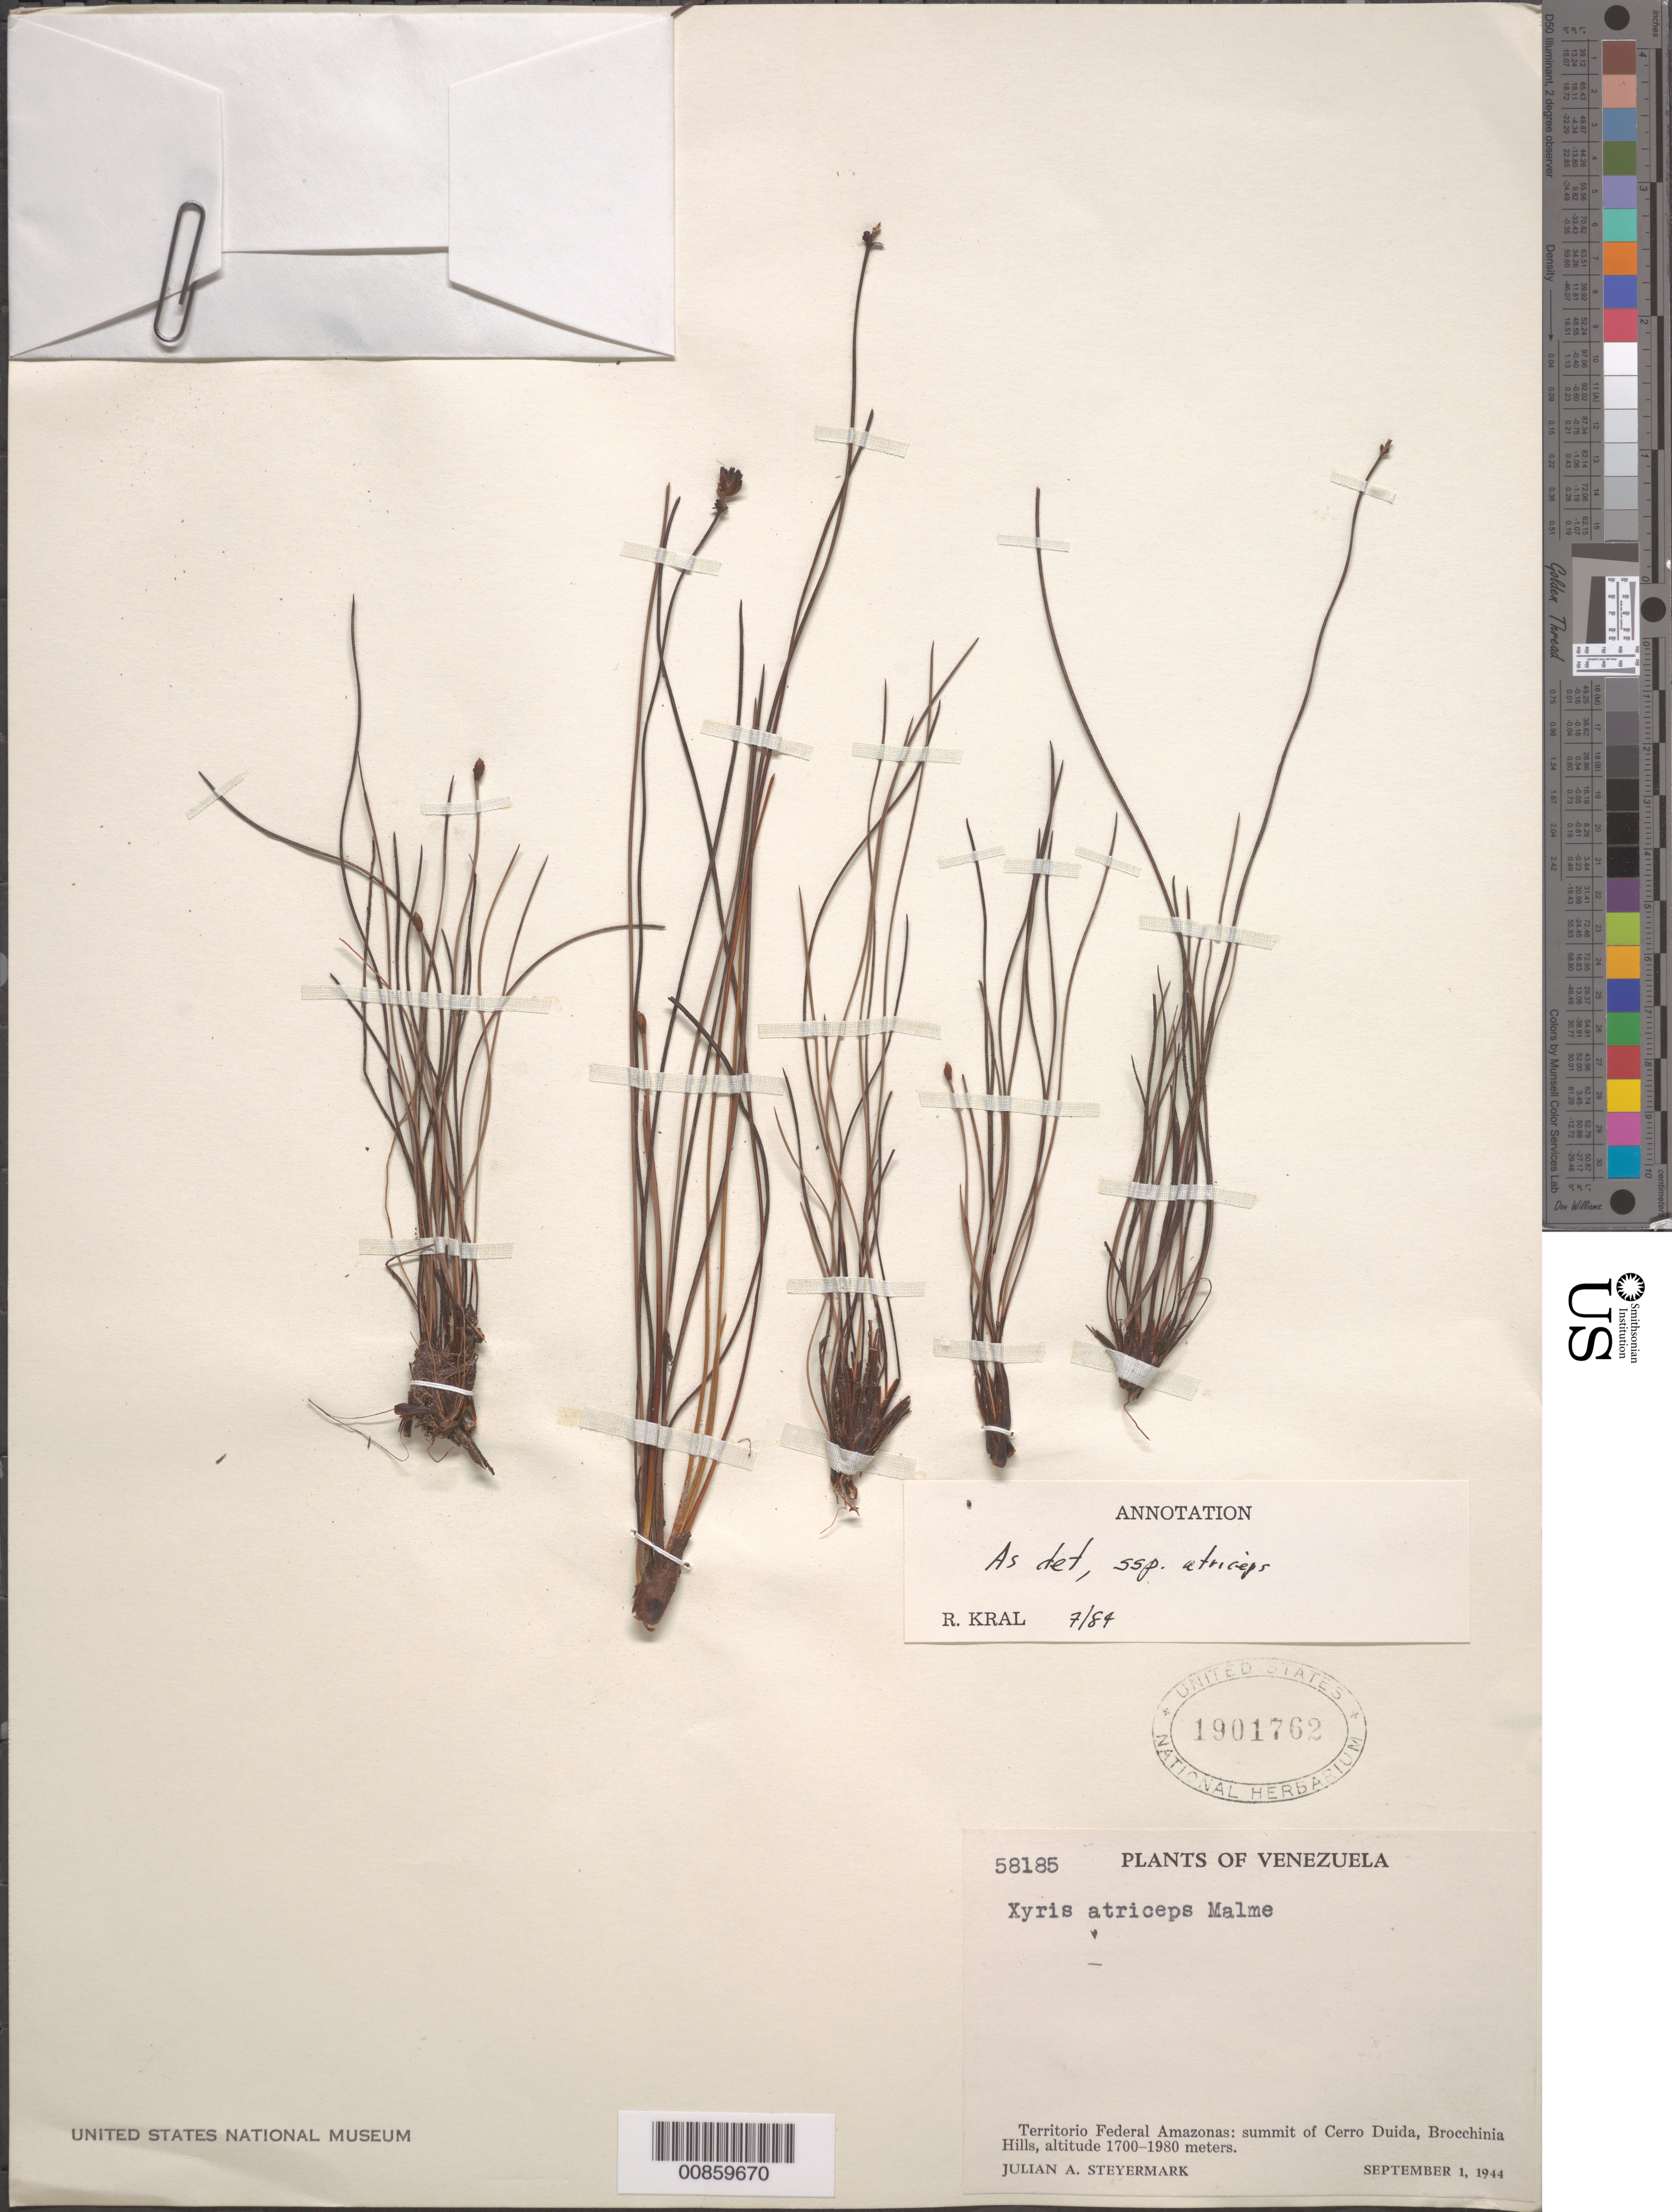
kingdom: Plantae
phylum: Tracheophyta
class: Liliopsida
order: Poales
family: Xyridaceae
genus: Xyris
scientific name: Xyris atriceps subsp. atriceps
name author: Malme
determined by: Kral, Robert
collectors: J. Steyermark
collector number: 58185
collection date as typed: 1-Sep-44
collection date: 1944-09-01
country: Venezuela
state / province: Amazonas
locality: Cerro Duida, summit, Brocchinia Hills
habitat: Summit.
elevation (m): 1700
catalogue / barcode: US 1901762